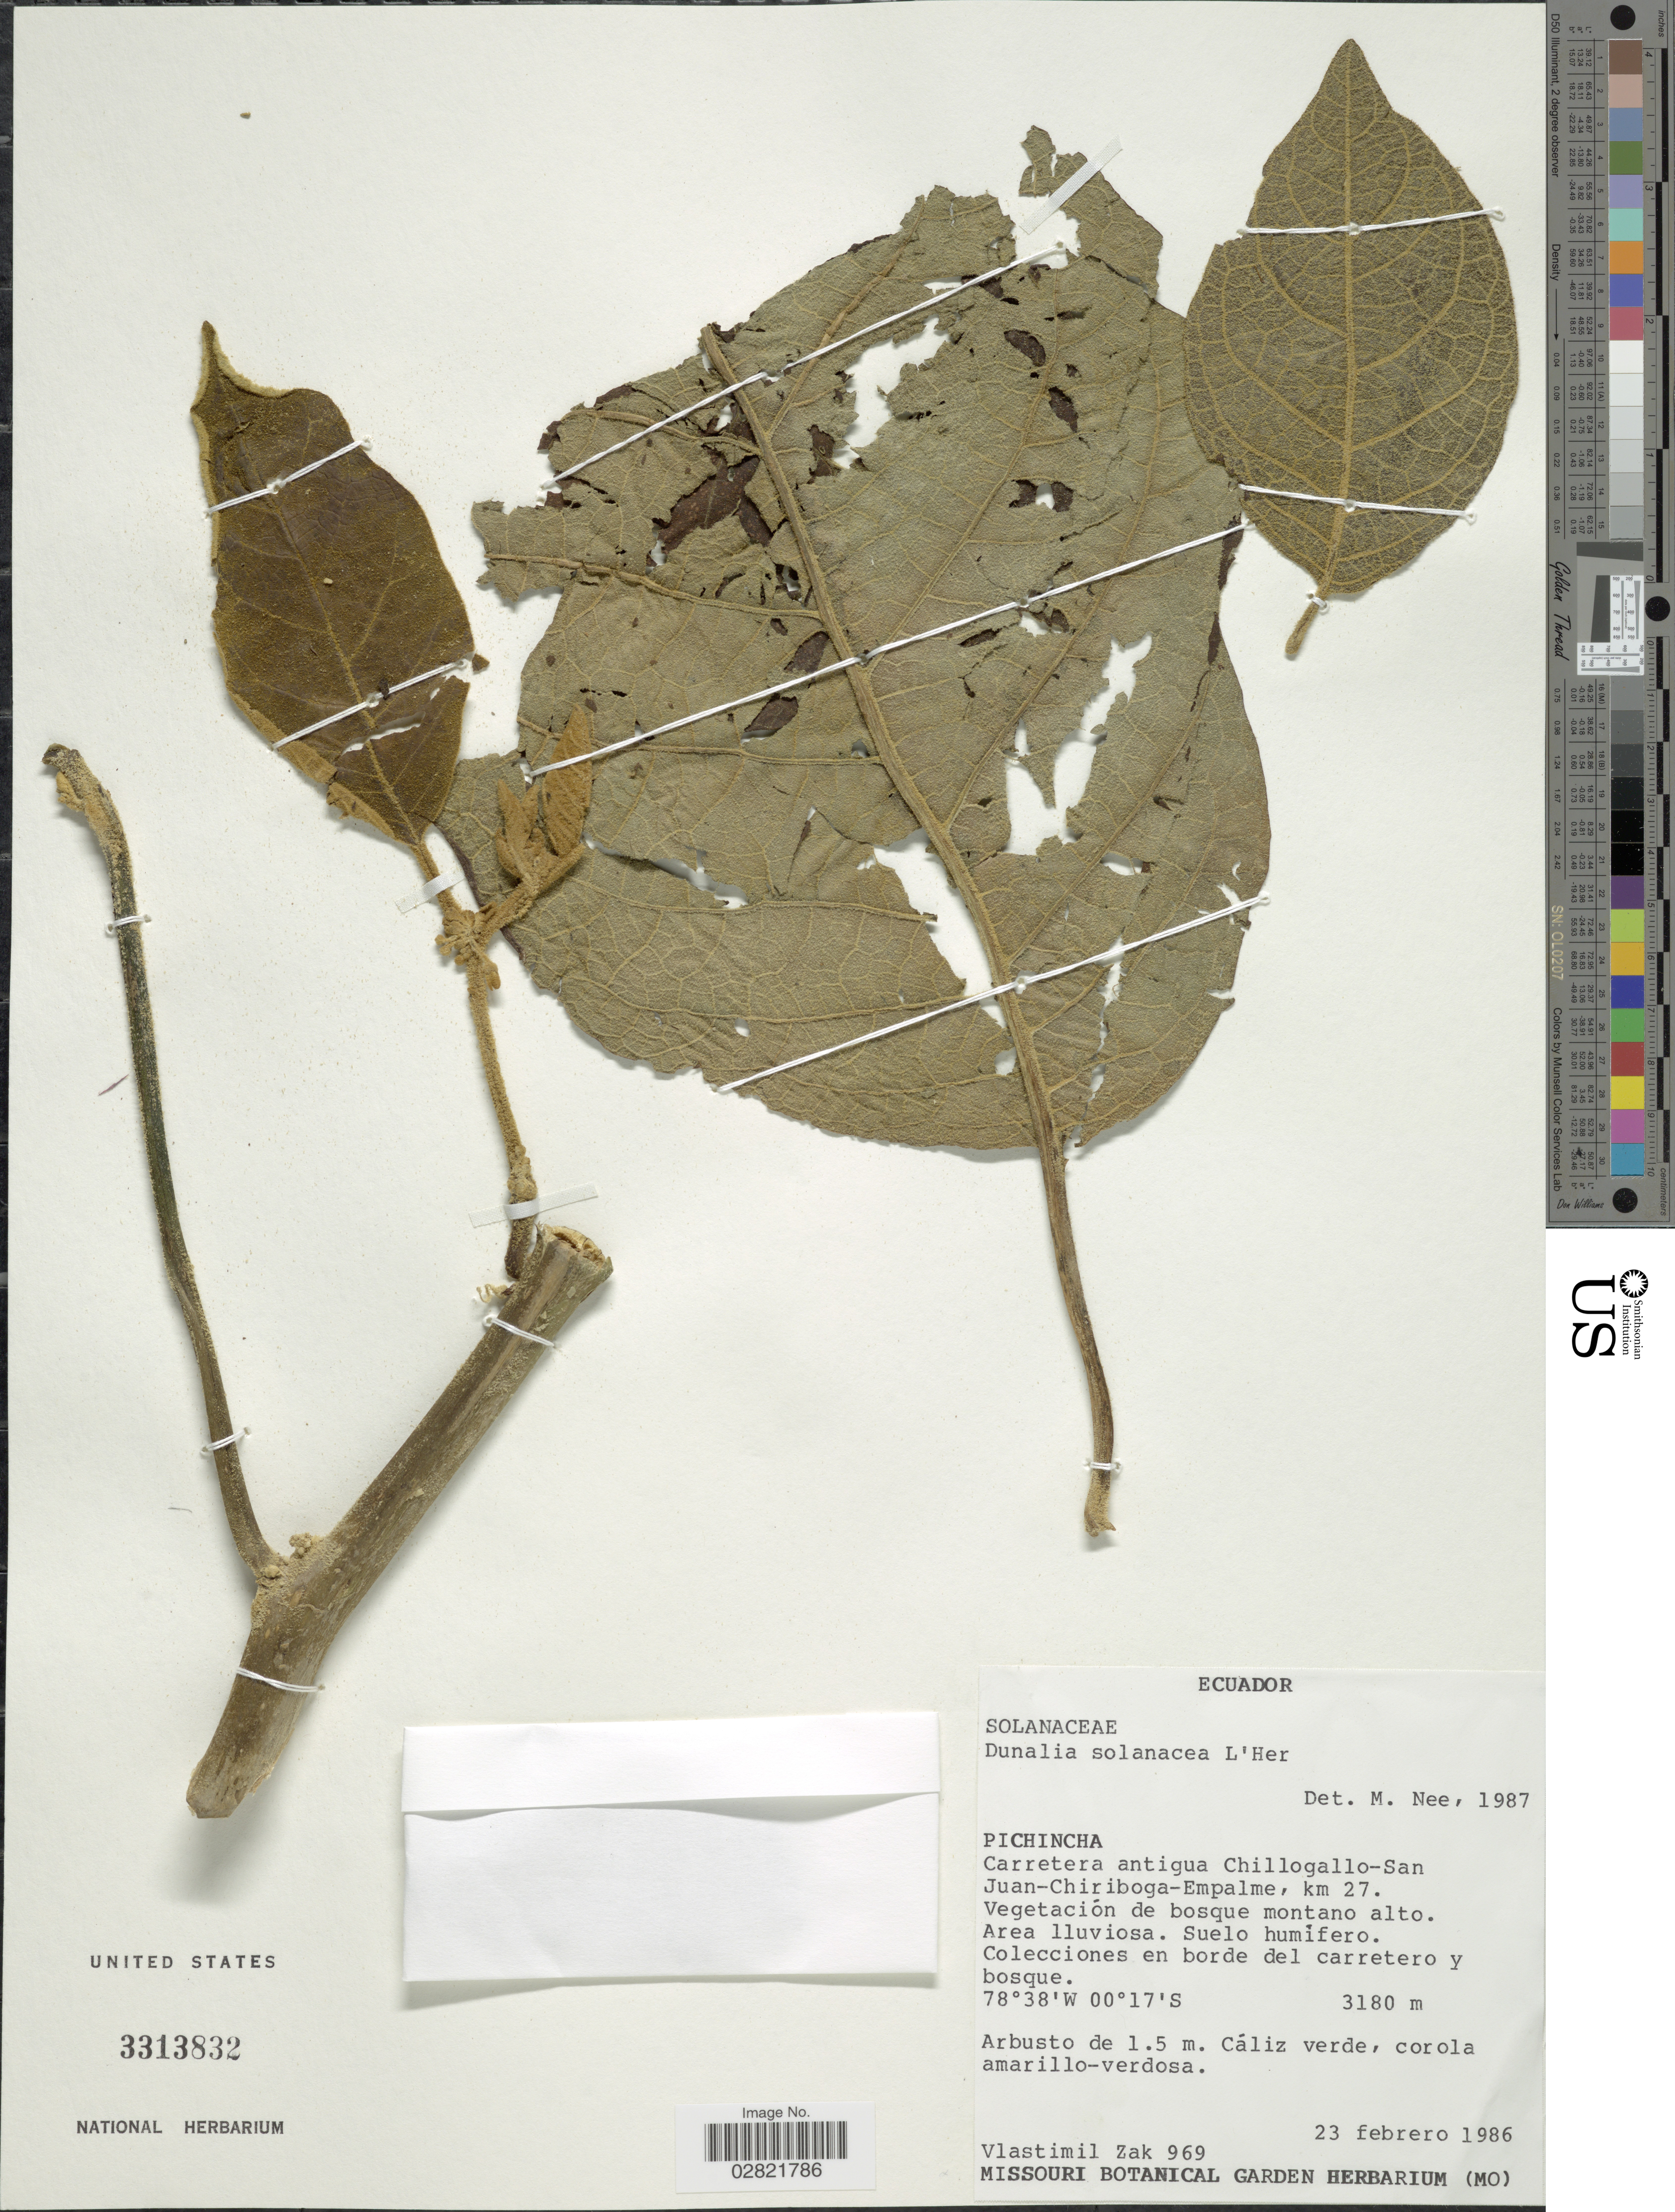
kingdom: Plantae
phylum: Tracheophyta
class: Magnoliopsida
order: Solanales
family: Solanaceae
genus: Dunalia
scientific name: Dunalia solanacea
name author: Kunth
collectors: V. Zak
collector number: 969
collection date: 1986-02-23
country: Ecuador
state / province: Pichincha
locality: Carretera antigua Chillogallo-San Juan-Chiriboga-Empalme, km 27.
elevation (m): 3180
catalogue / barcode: US 3313832